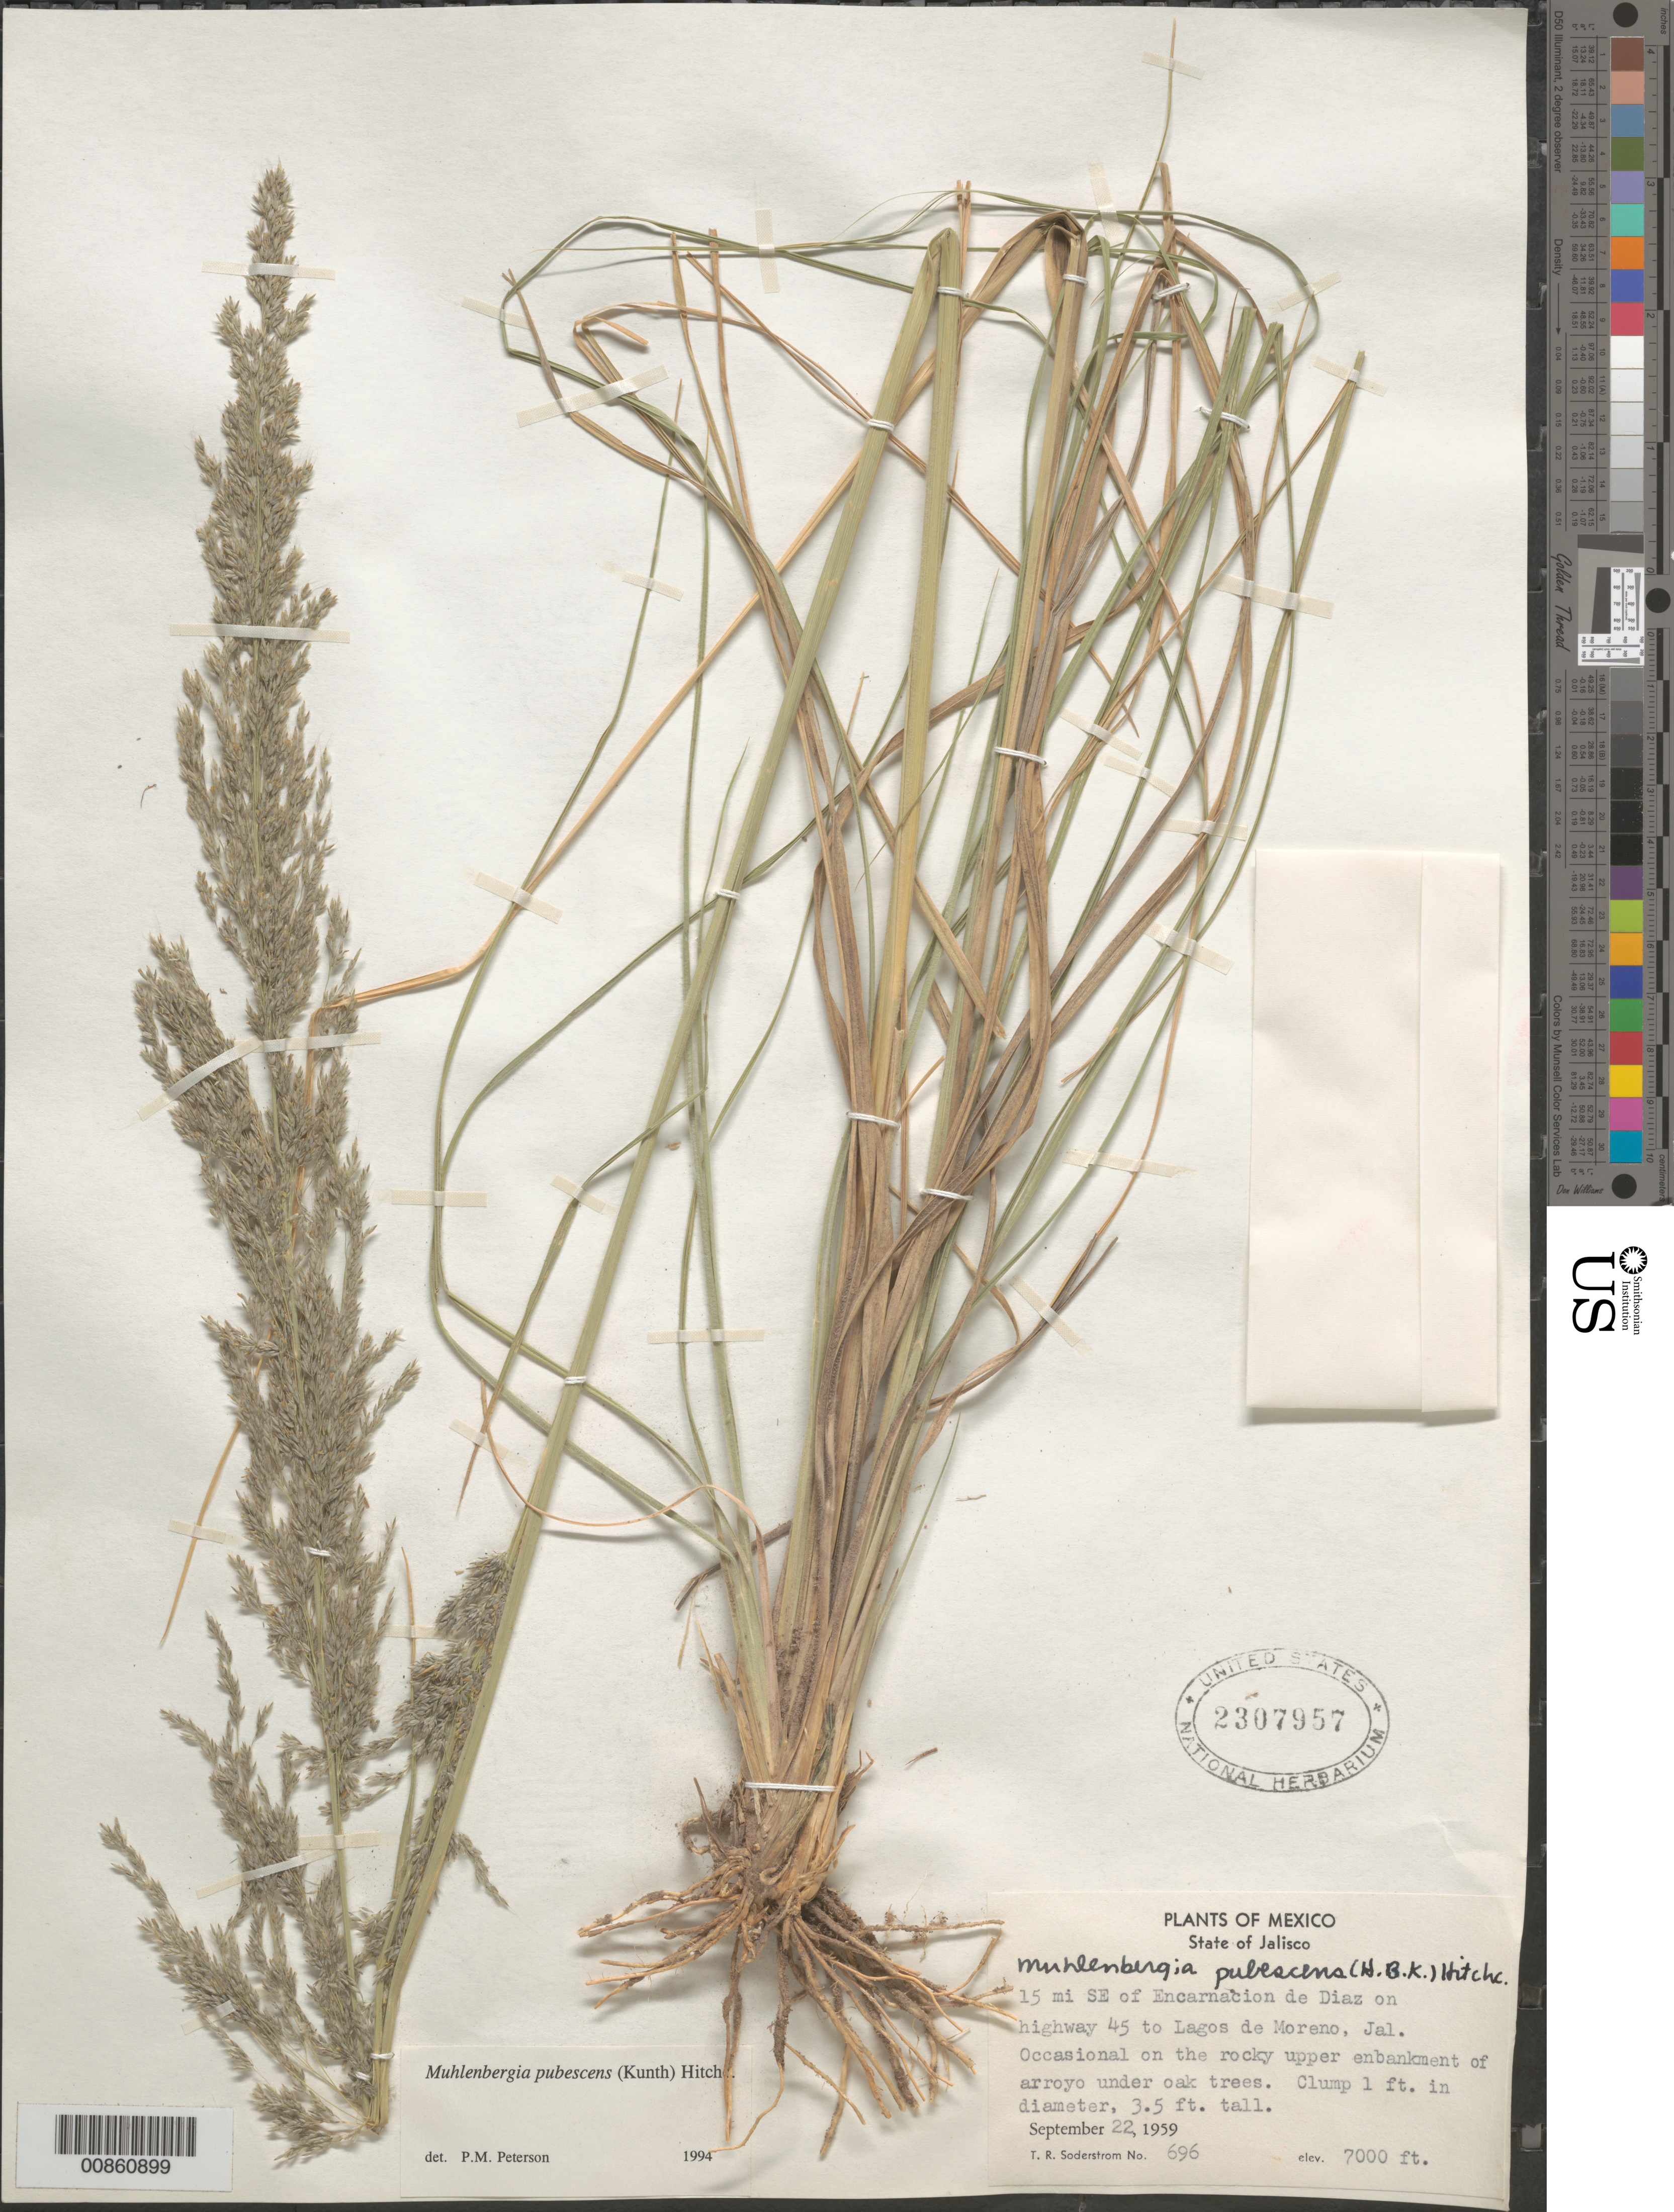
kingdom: Plantae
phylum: Tracheophyta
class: Liliopsida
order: Poales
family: Poaceae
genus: Muhlenbergia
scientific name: Muhlenbergia pubescens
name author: (Kunth) Hitchc.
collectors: T. R. Soderstrom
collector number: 696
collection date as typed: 22 Sep 1959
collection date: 1959-09-22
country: Mexico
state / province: Jalisco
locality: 15 mi SE of Encarnacion de Diaz, on Hwy 45 to Lagos de Moreno, Jal.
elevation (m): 2134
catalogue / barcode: US 2307957